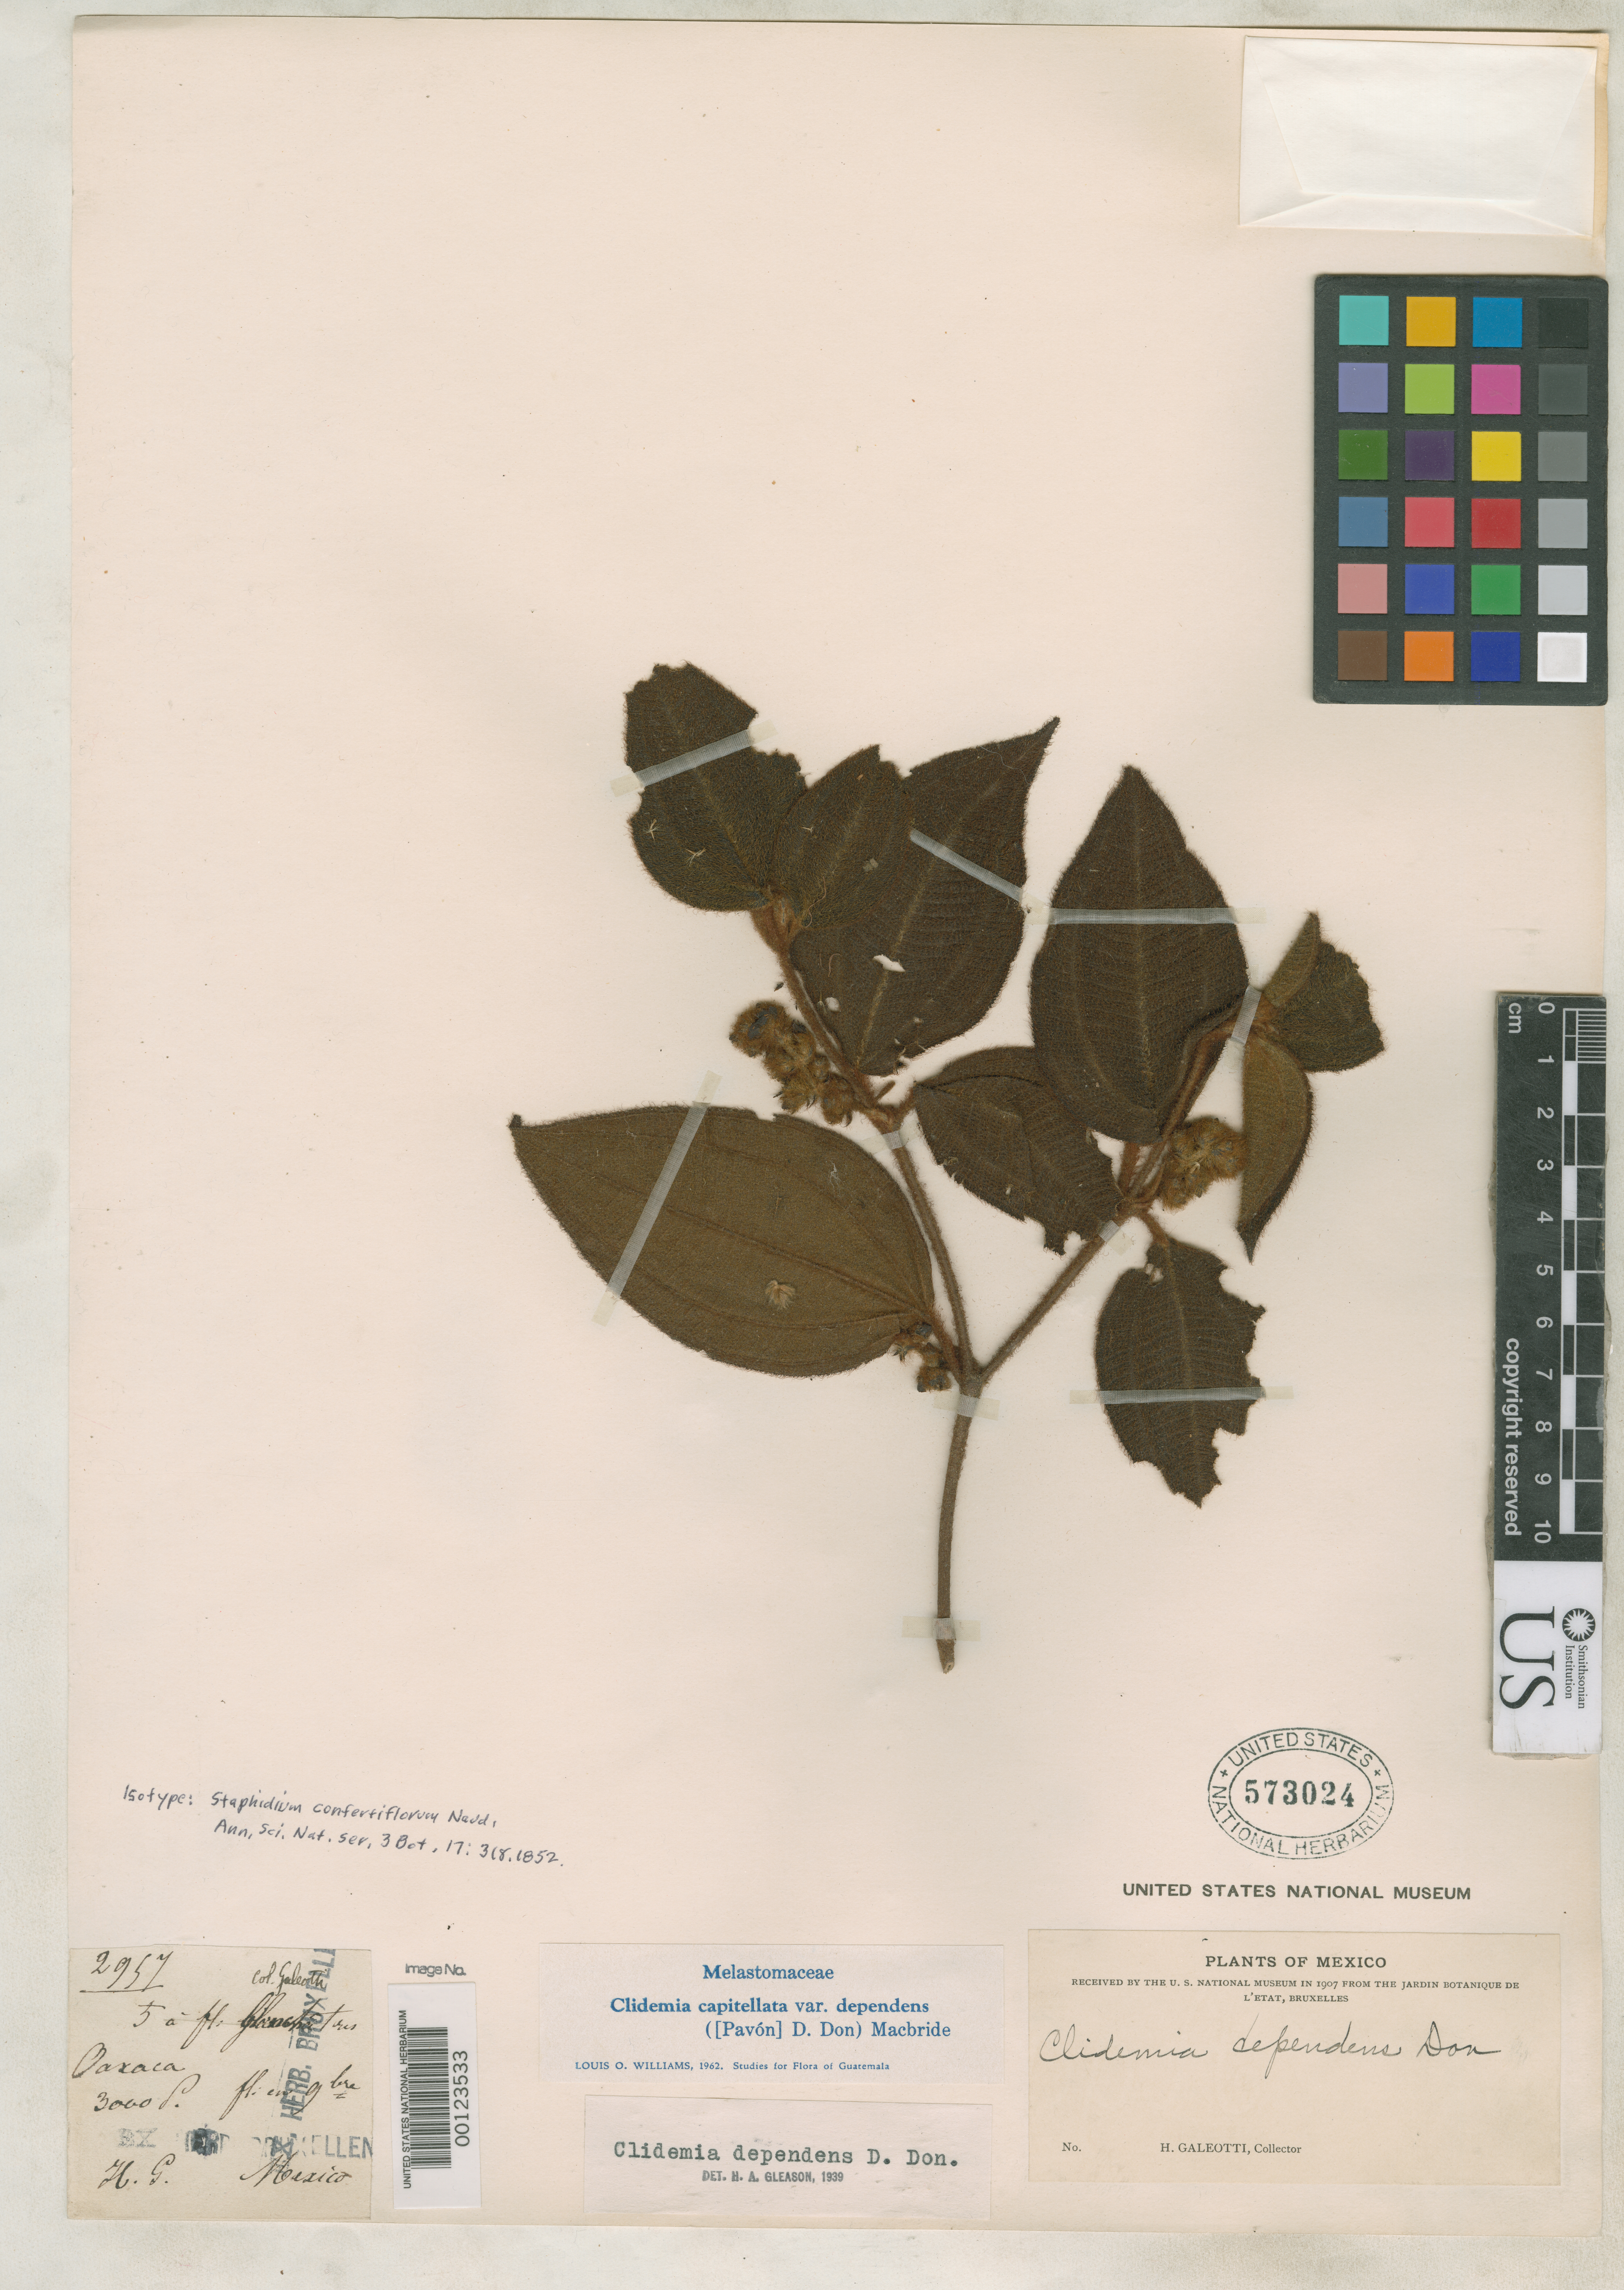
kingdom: Plantae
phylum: Tracheophyta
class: Magnoliopsida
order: Myrtales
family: Melastomataceae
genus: Staphidium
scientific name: Staphidium confertiflorum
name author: Naudin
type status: Isotype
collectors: H. G. Galeotti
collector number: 2957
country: Mexico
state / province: Oaxaca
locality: Near Oaxaca.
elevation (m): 1000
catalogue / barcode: US 573024